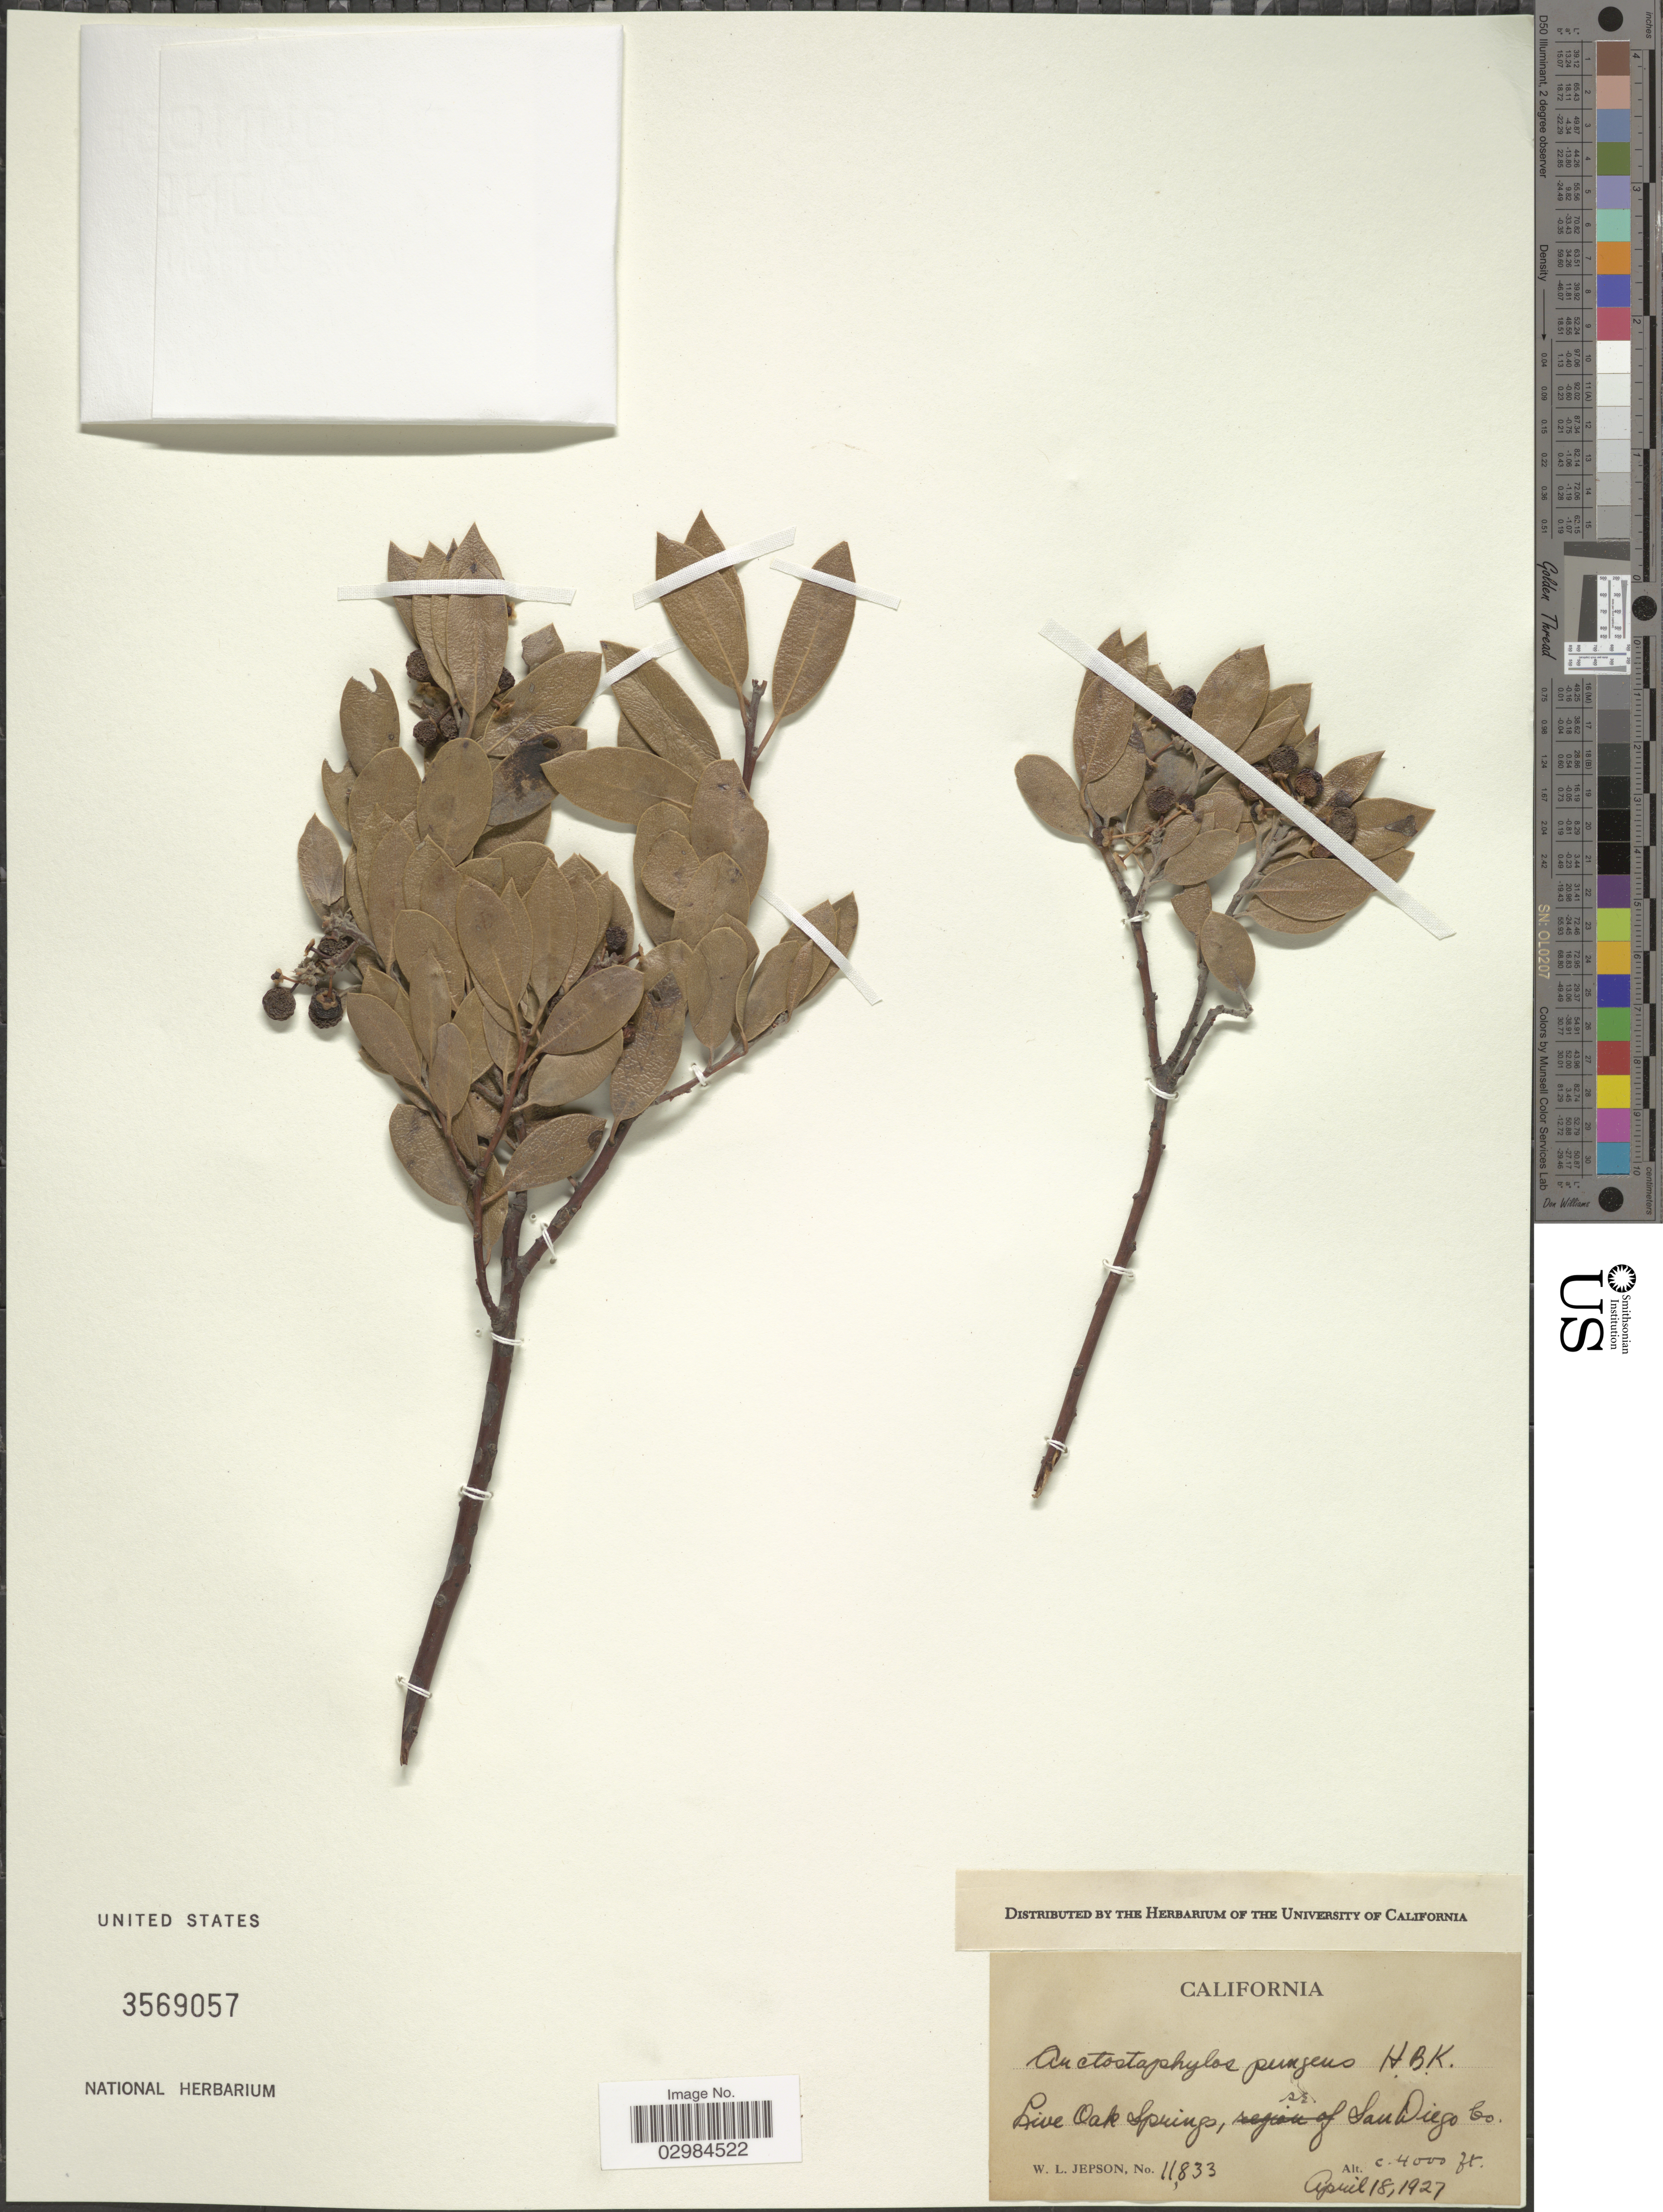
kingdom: Plantae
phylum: Tracheophyta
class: Magnoliopsida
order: Ericales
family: Ericaceae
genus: Arctostaphylos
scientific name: Arctostaphylos pungens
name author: Kunth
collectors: W. L. Jepson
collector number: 11833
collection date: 1927-04-18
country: United States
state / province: California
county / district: San Diego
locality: Live Oak Springs, se. San Diego Co.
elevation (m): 1219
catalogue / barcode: US 3569057